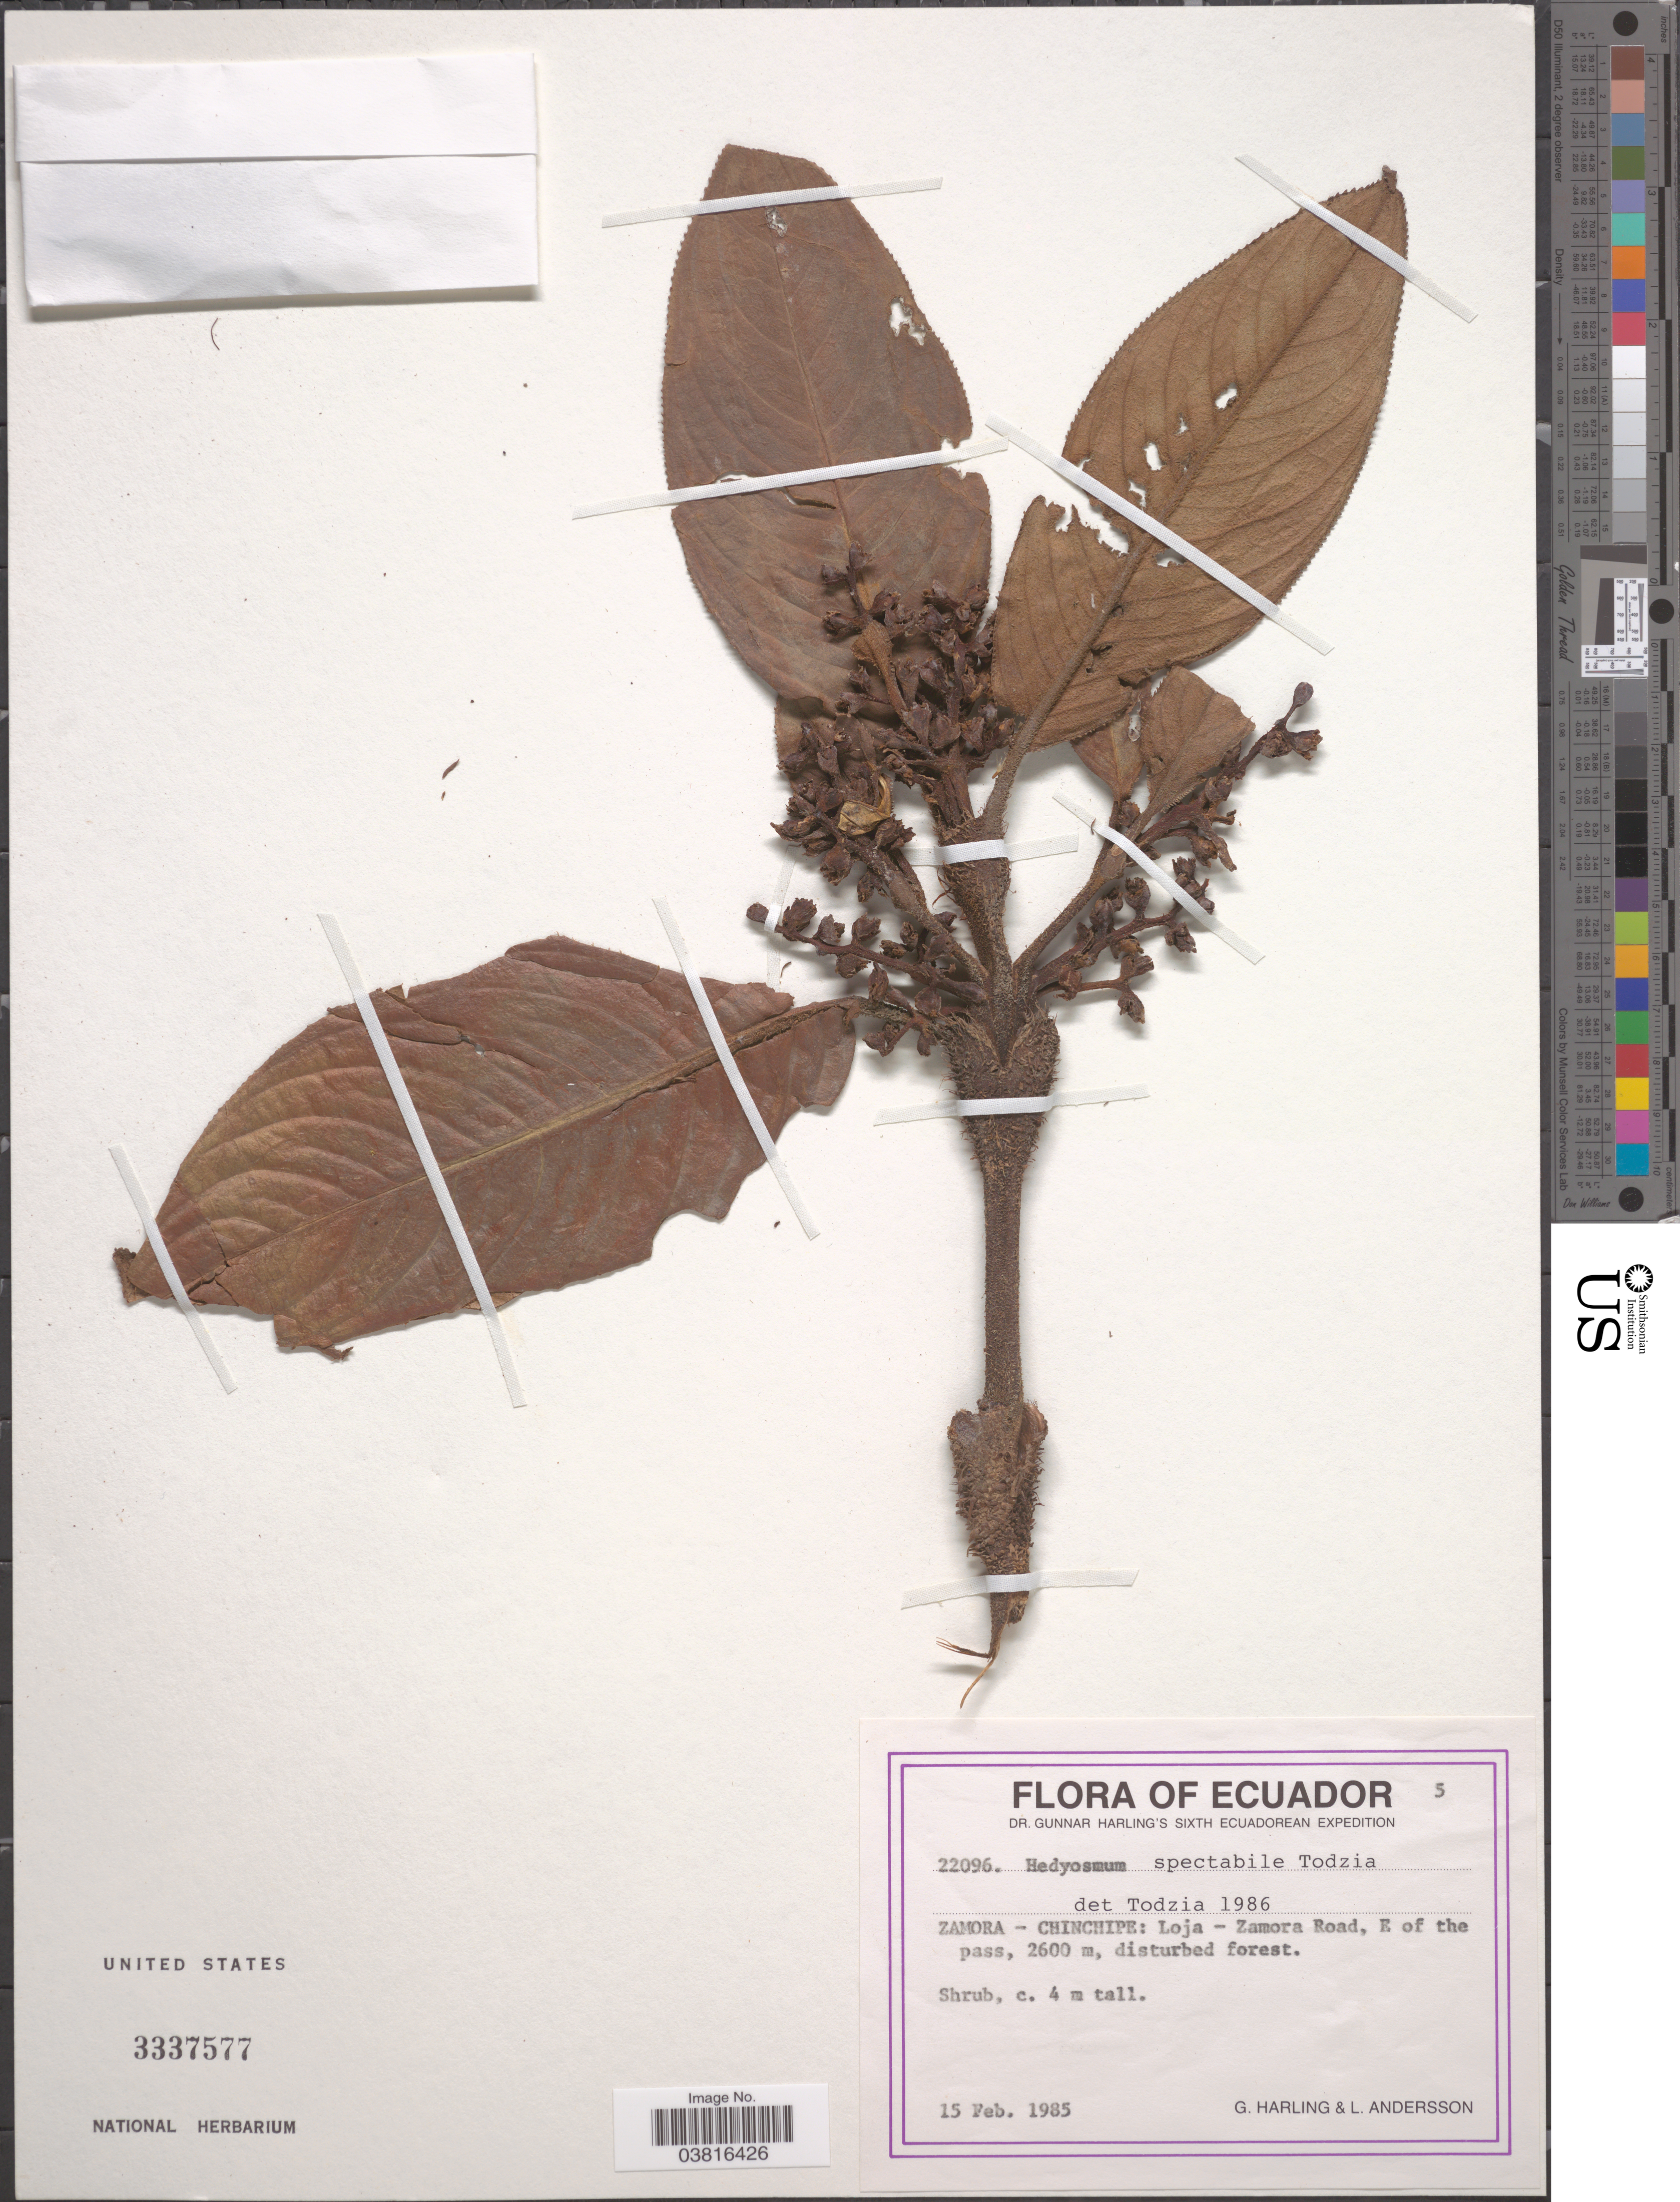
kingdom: Plantae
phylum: Tracheophyta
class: Magnoliopsida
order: Chloranthales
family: Chloranthaceae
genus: Hedyosmum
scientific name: Hedyosmum spectabile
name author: Todzia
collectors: G. Harling & L. Andersson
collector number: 22096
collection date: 1985-02-15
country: Ecuador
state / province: Zamora-Chinchipe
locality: Loja - Zamora Road, E. of the pass.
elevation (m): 2600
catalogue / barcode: US 3337577